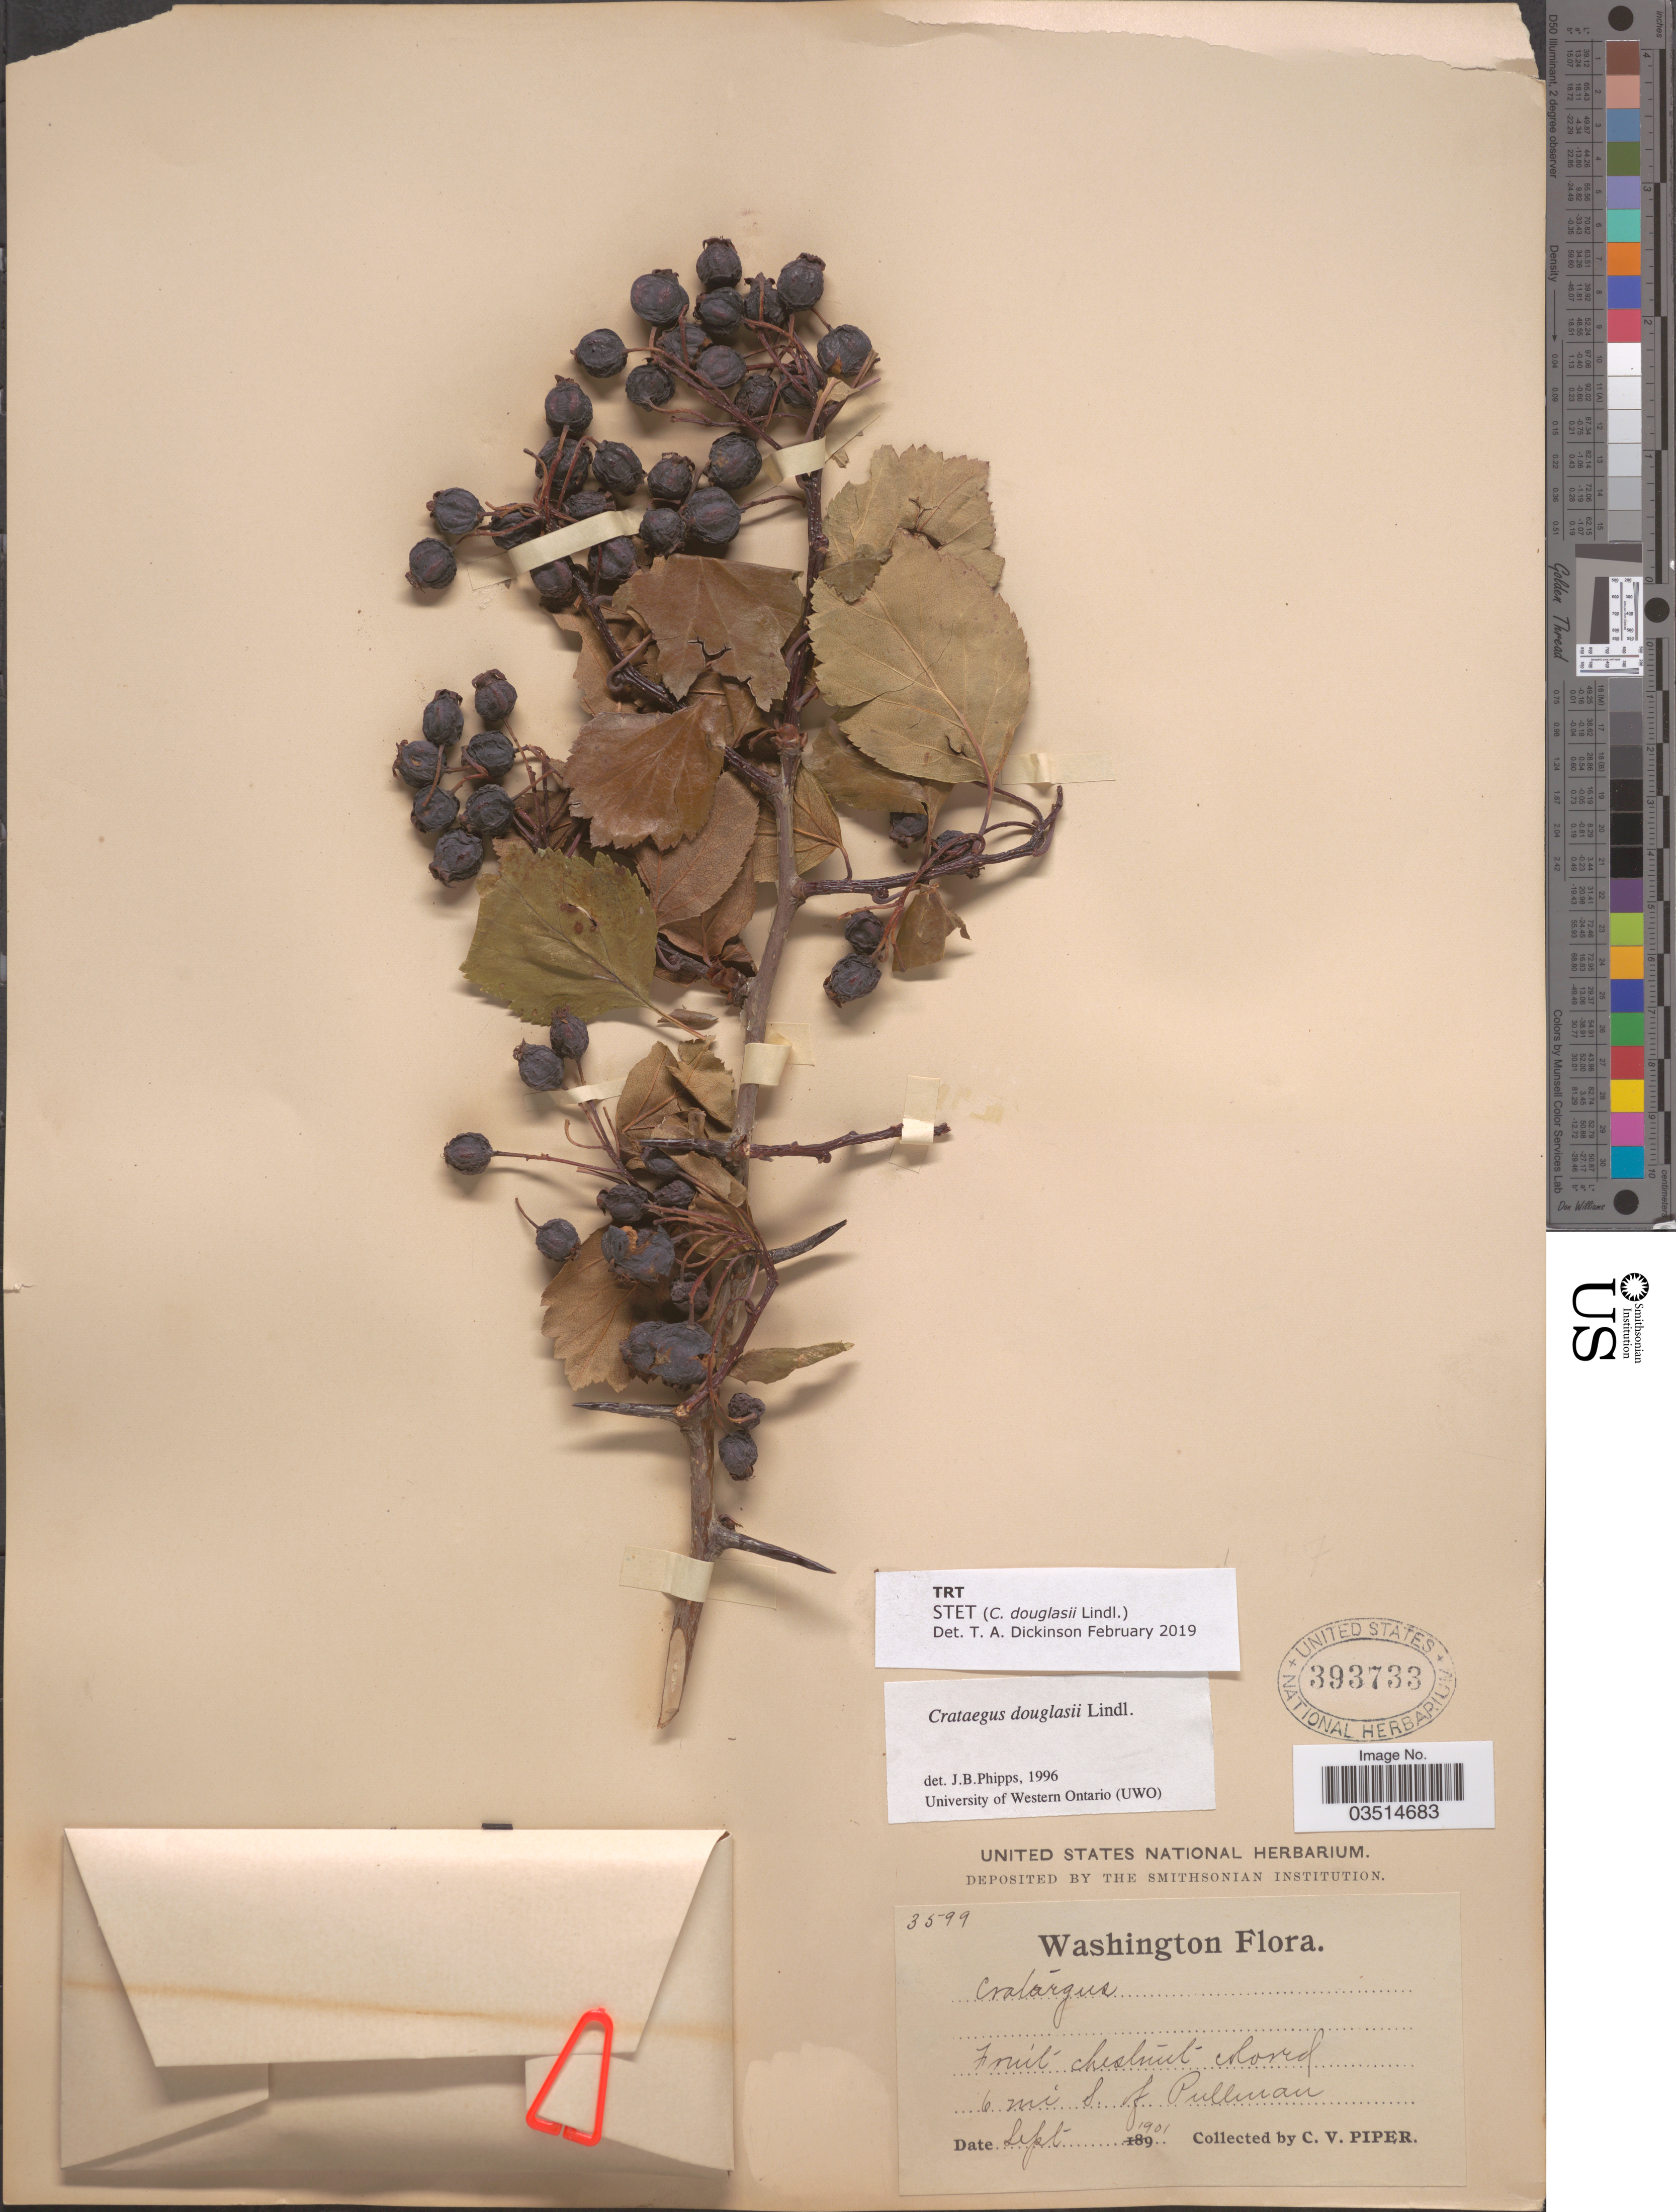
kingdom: Plantae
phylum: Tracheophyta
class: Magnoliopsida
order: Rosales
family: Rosaceae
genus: Crataegus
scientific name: Crataegus douglasii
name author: Lindl.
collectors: C. V. Piper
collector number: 3599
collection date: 1901-09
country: United States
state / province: Washington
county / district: Whitman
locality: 6 mi S. of Pullman.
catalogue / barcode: US 393733